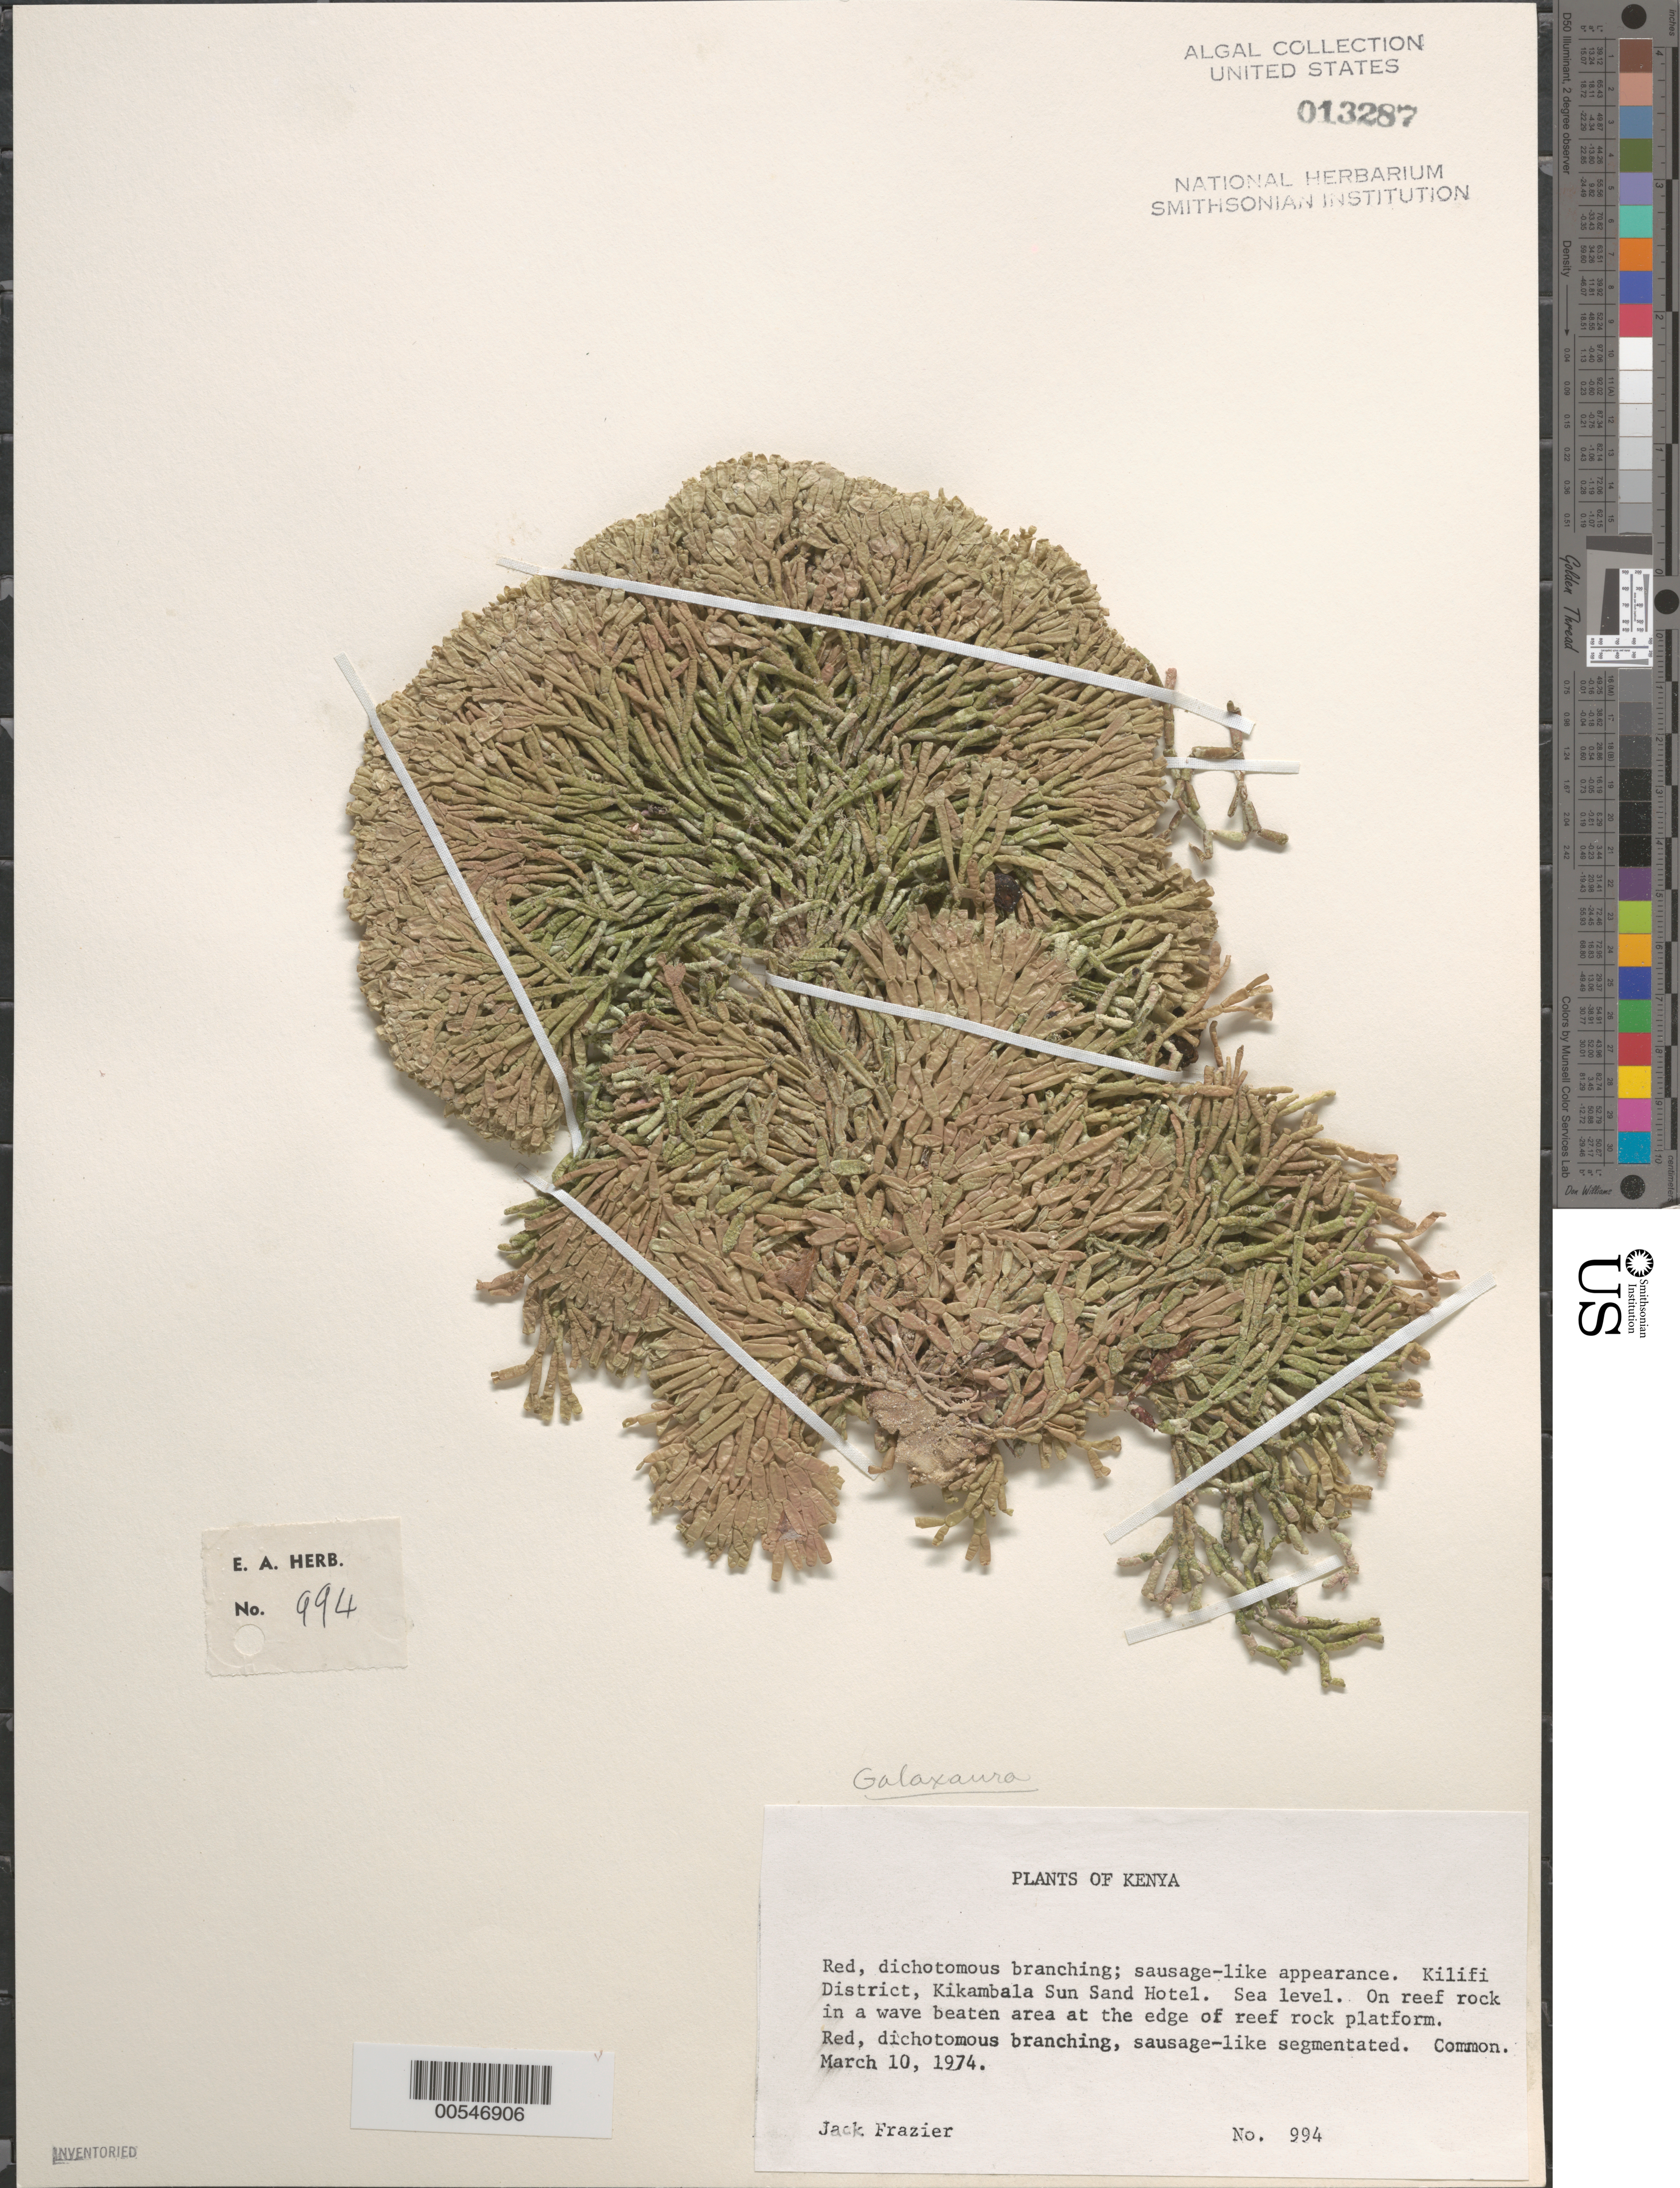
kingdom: Plantae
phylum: Rhodophyta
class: Florideophyceae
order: Nemaliales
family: Galaxauraceae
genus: Galaxaura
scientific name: Galaxaura sp.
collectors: J. Frazier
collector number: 994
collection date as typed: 10 Mar 1974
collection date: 1974-03-10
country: Kenya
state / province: Kilifi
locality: Kikambala Sun Sand Hotel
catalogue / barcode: US 13287